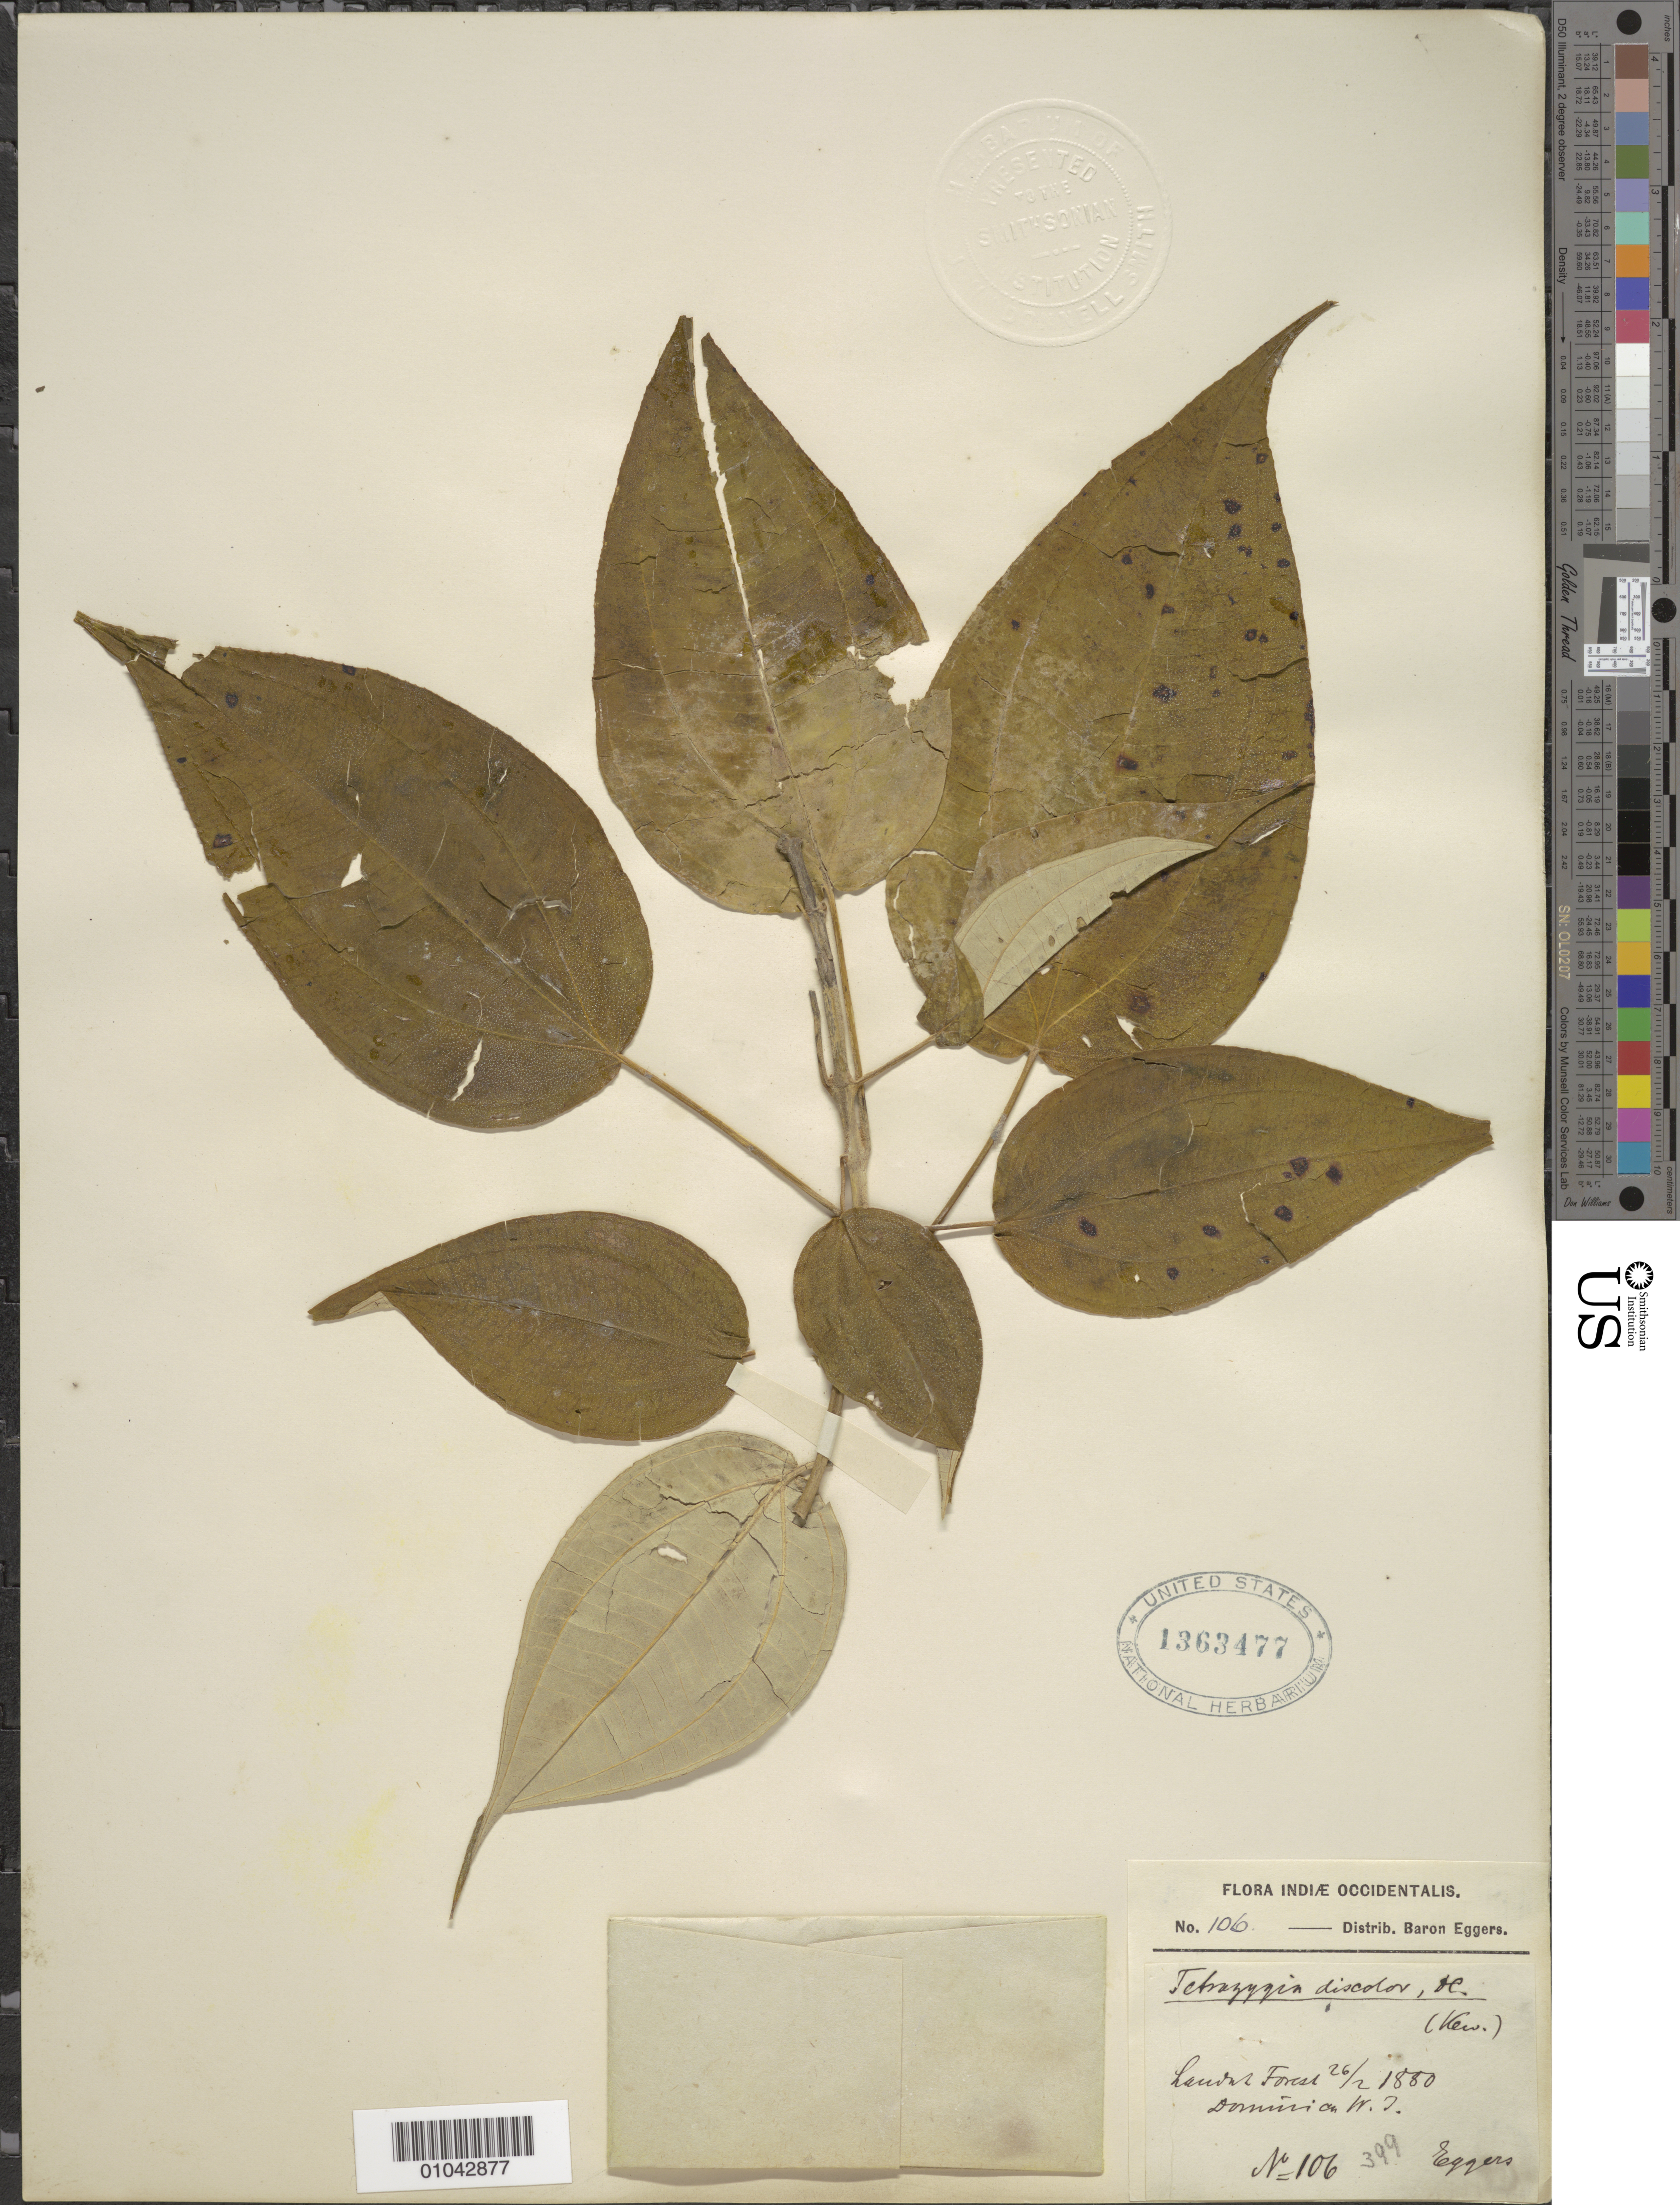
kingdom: Plantae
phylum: Tracheophyta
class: Magnoliopsida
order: Myrtales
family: Melastomataceae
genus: Tetrazygia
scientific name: Tetrazygia discolor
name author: (L.) DC.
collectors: H. F. A. von Eggers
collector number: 106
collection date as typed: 26 Feb 1880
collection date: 1880-02-26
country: Dominica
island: Dominica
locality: Leudat Forest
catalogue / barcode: US 1363477